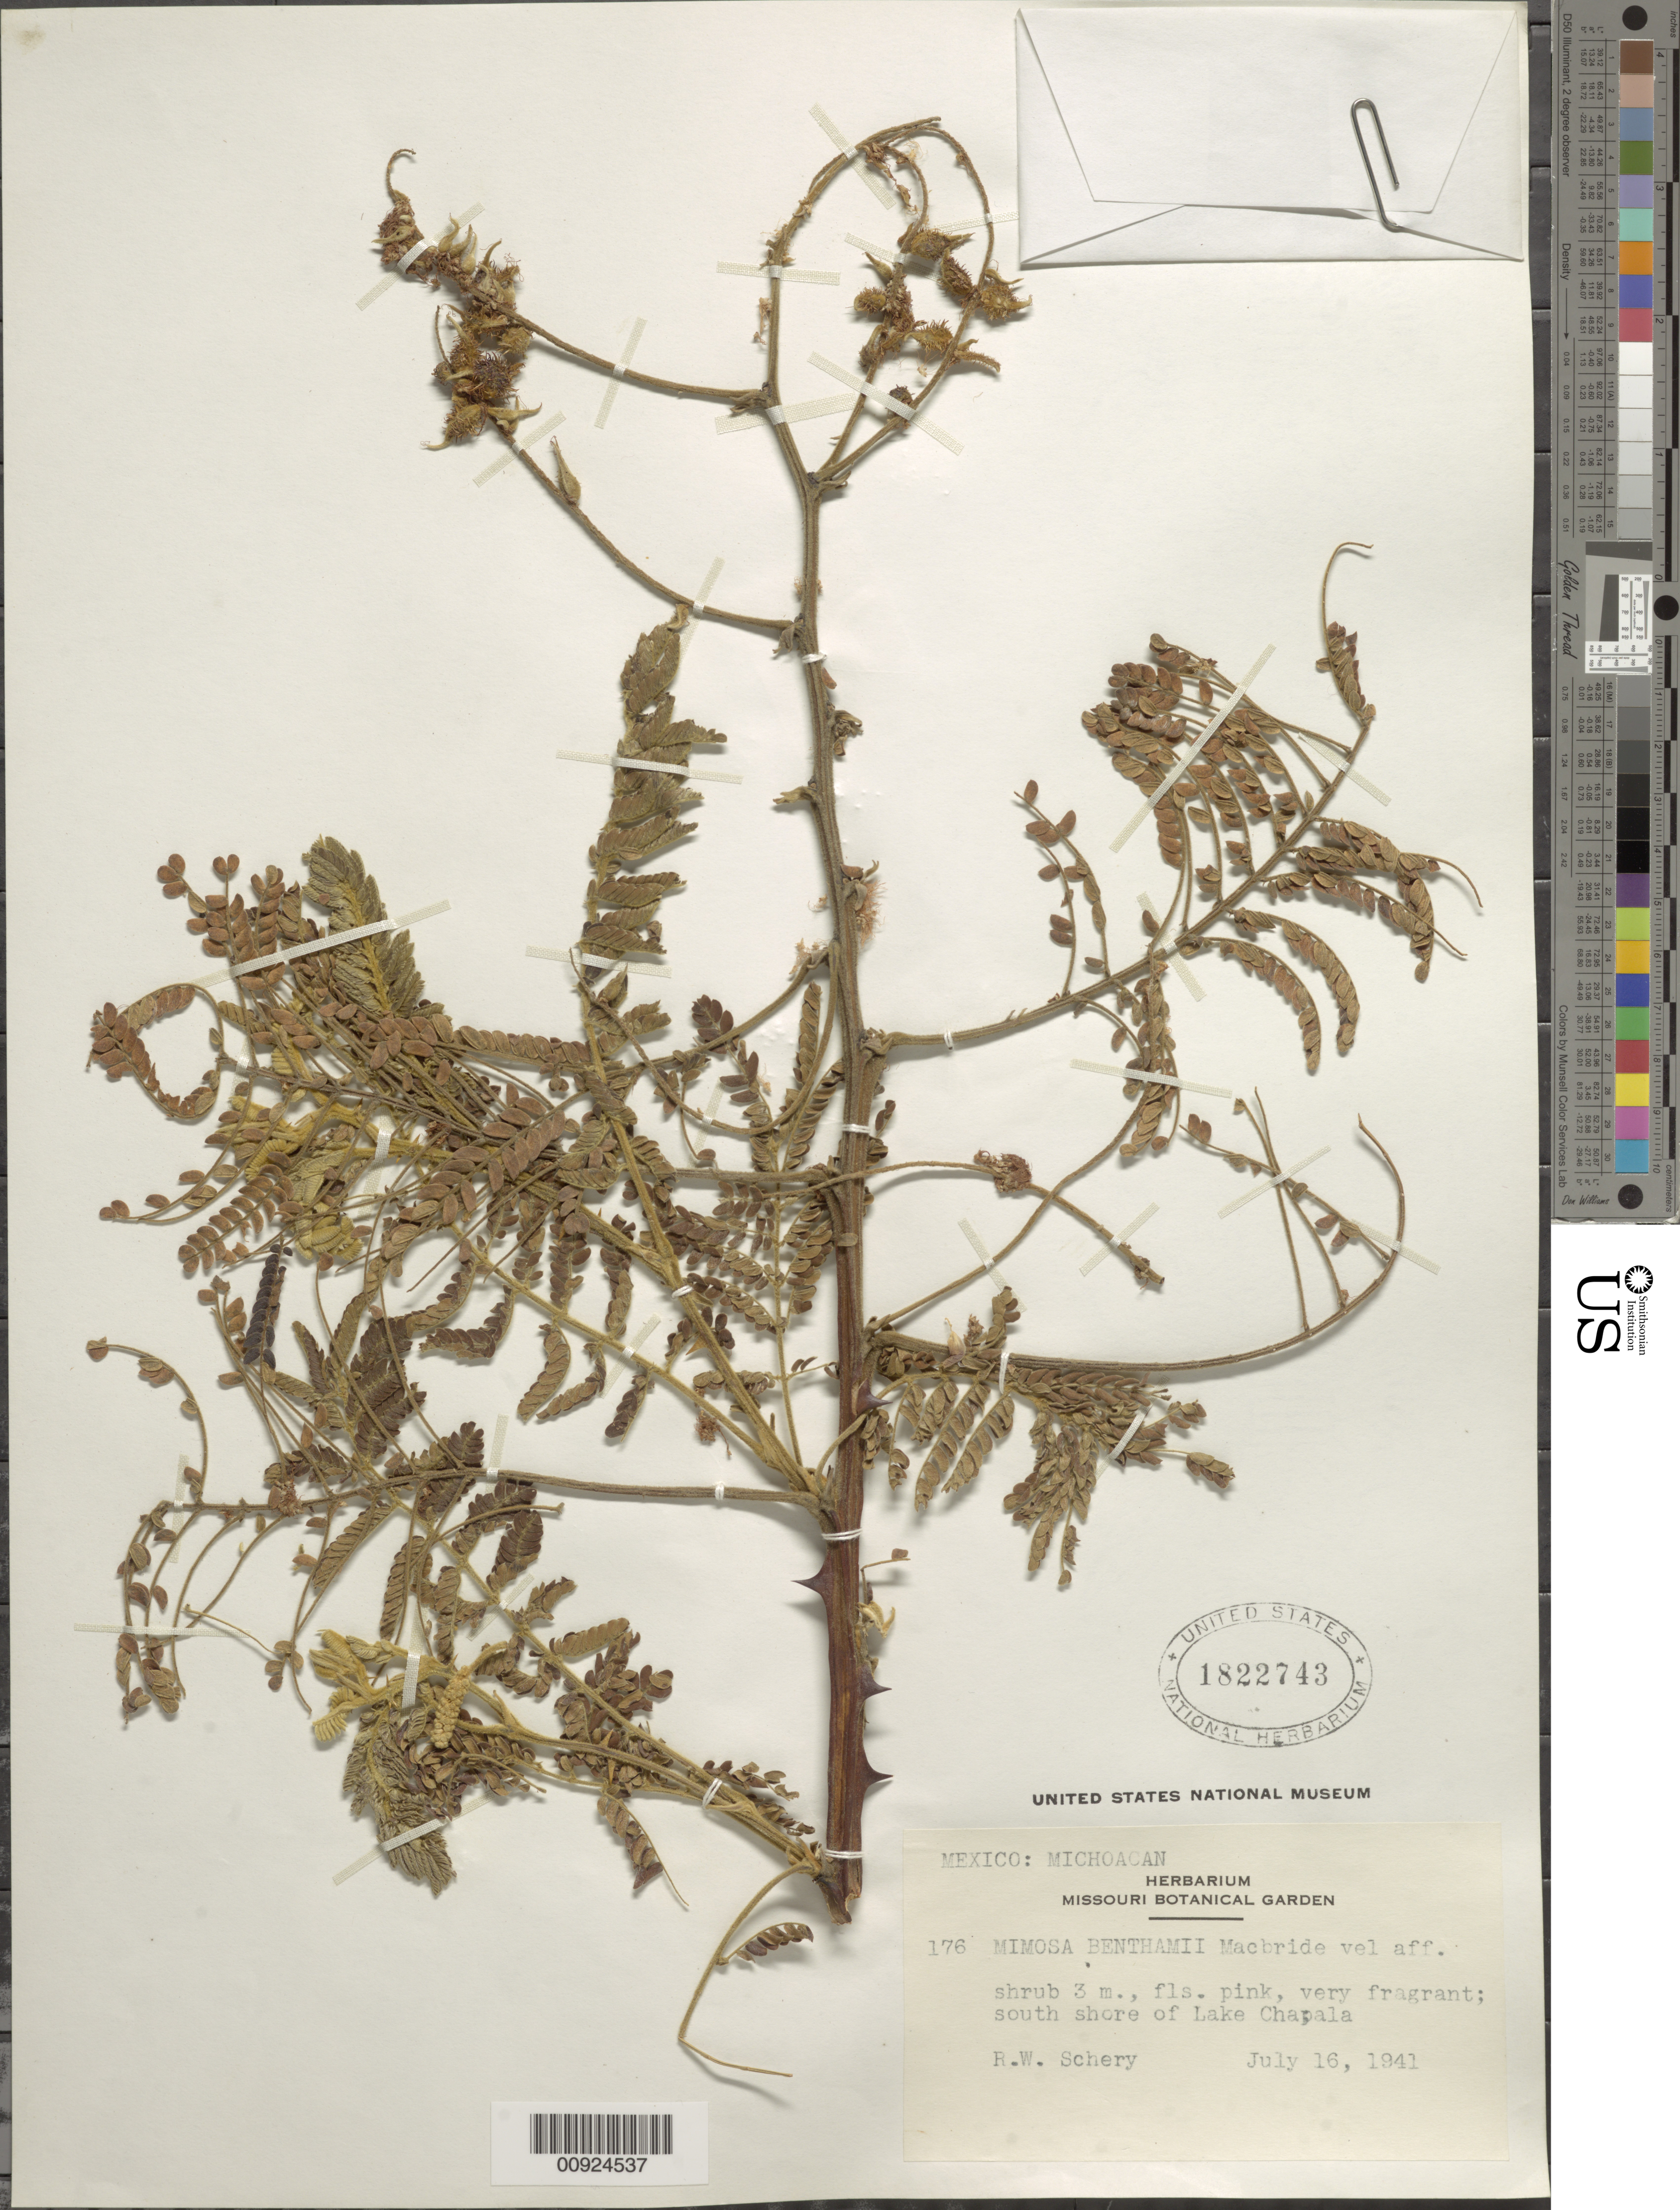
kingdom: Plantae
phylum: Tracheophyta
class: Magnoliopsida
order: Fabales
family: Fabaceae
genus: Mimosa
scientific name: Mimosa benthamii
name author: J.F. Macbr.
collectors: R. W. Schery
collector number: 176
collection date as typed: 16 Jul 1941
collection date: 1941-07-16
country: Mexico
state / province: Michoacán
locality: South shore of Lake Chapala.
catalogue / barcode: US 1822743